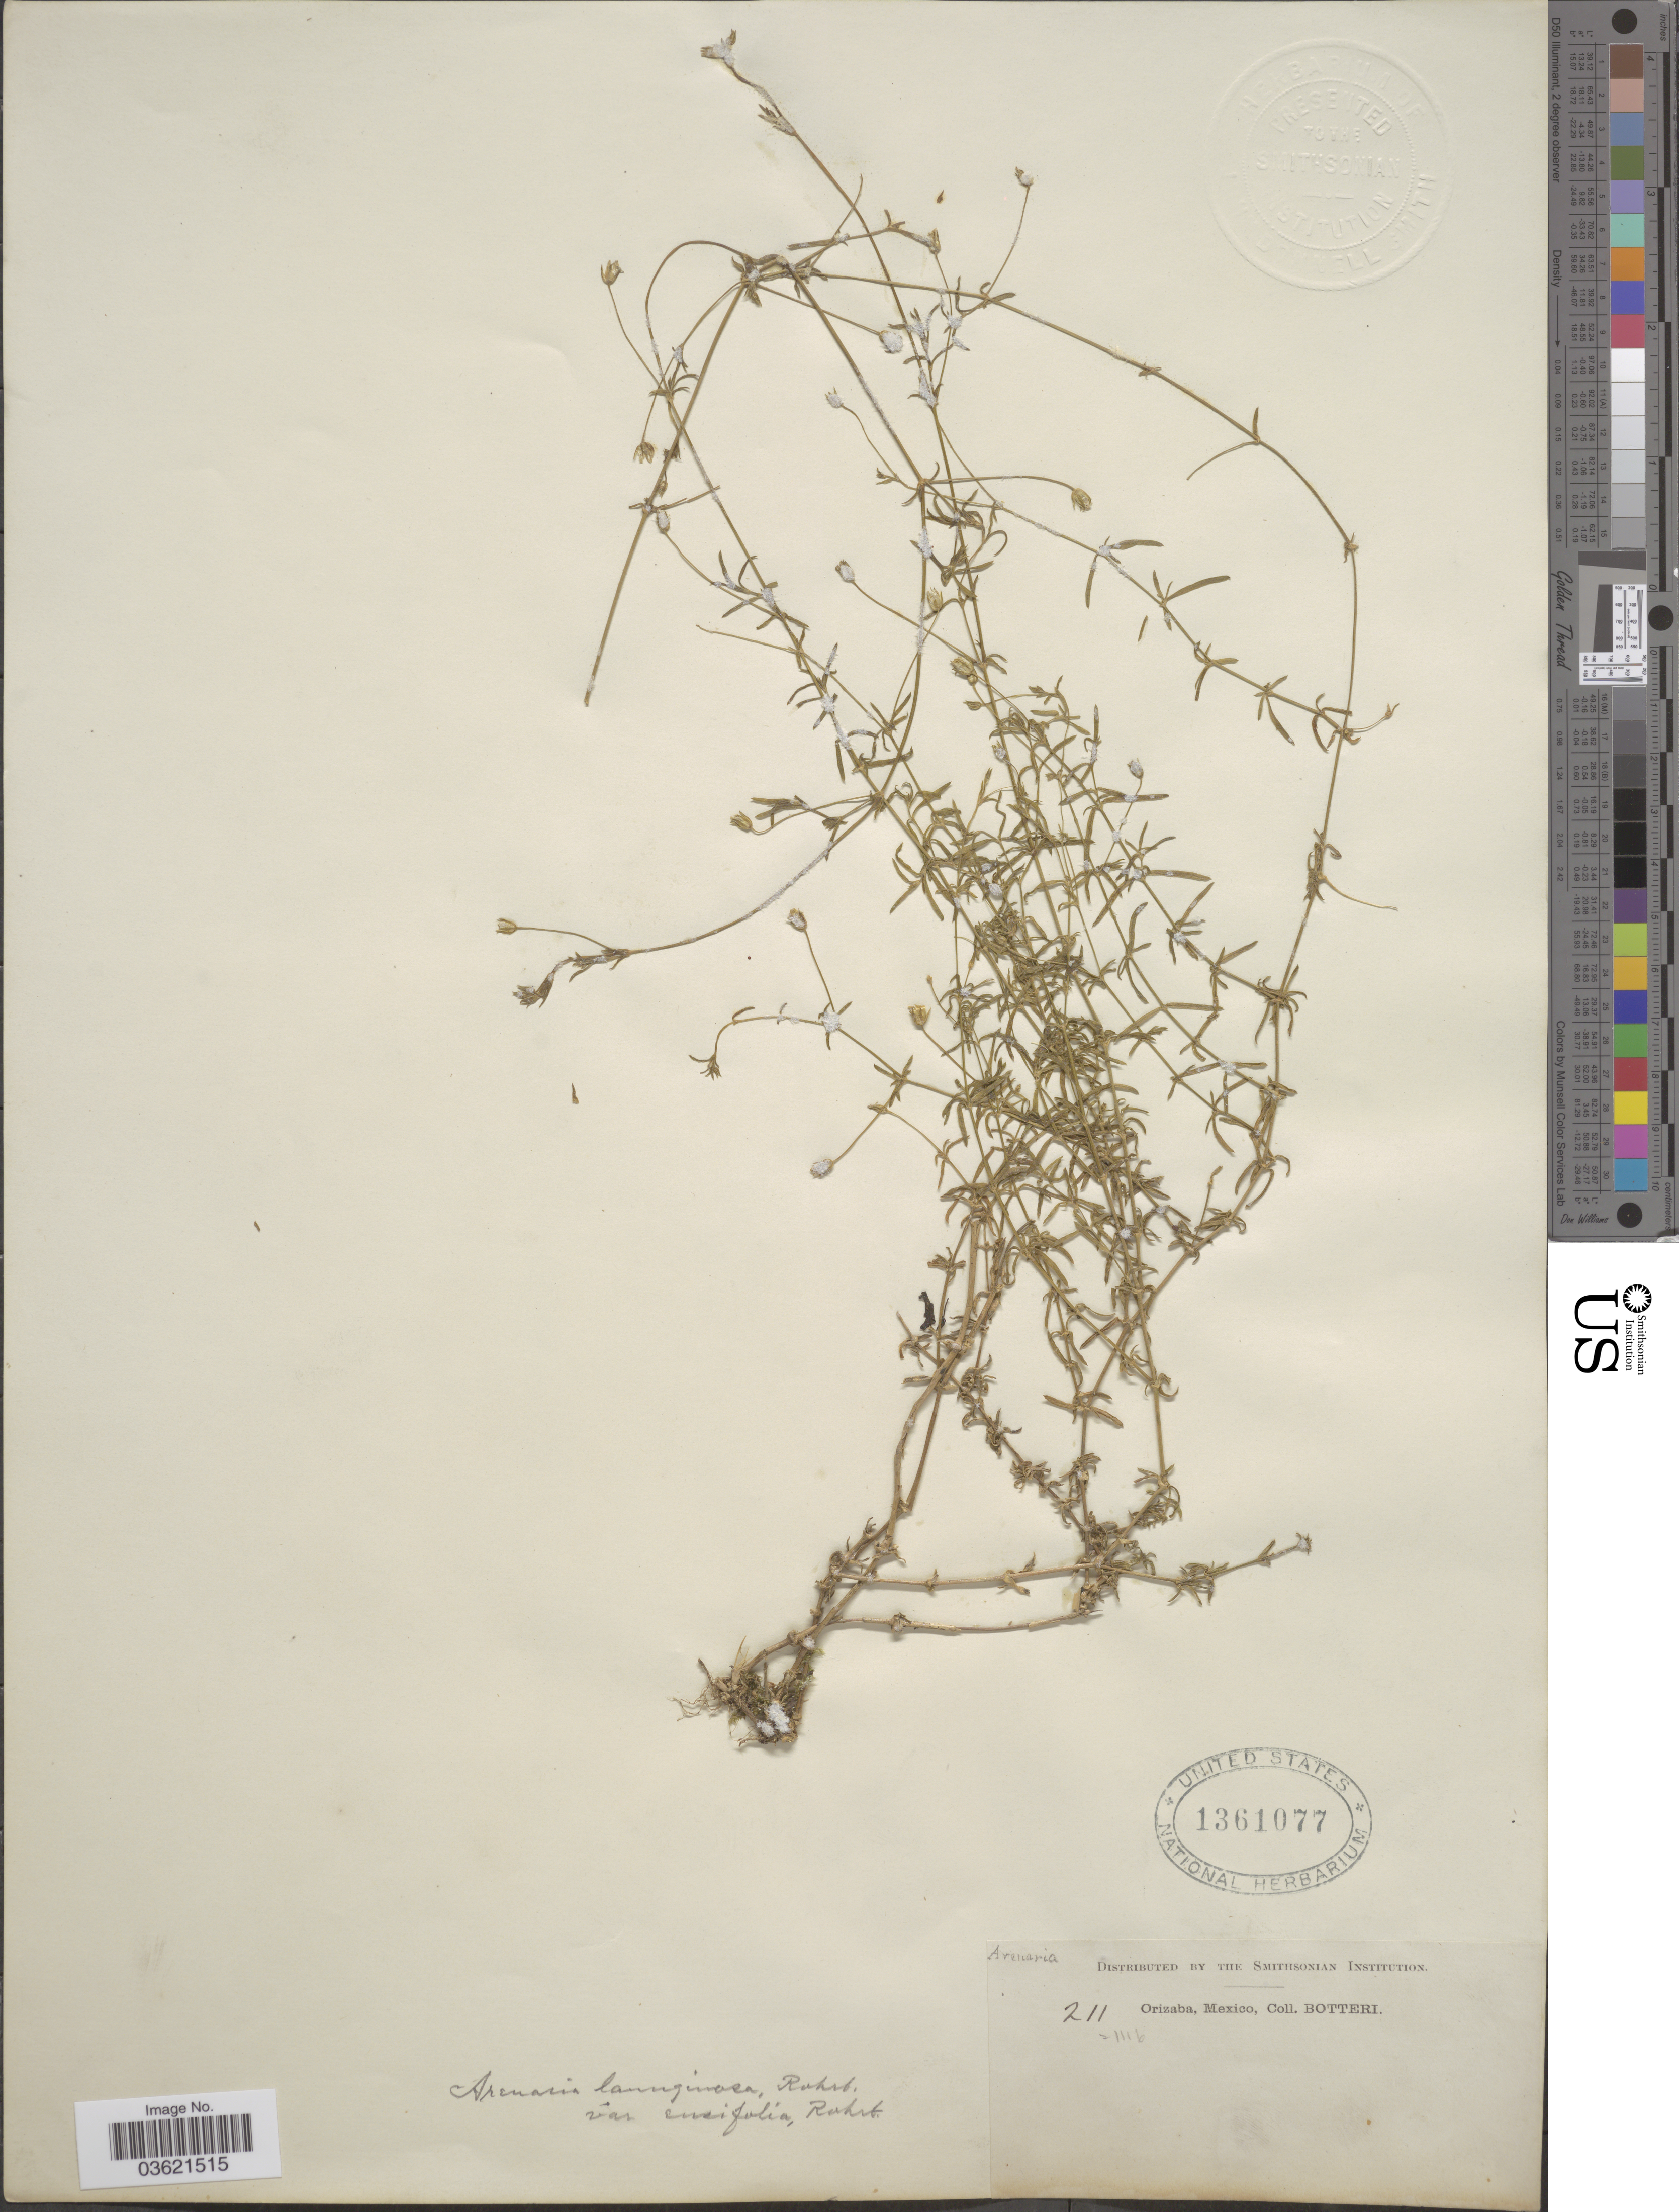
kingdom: Plantae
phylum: Tracheophyta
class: Magnoliopsida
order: Caryophyllales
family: Caryophyllaceae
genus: Arenaria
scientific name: Arenaria lanuginosa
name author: (Michx.) Rohrb.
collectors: -. Botteri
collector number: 211/1116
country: Mexico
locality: Orizaba.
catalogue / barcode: US 1361077